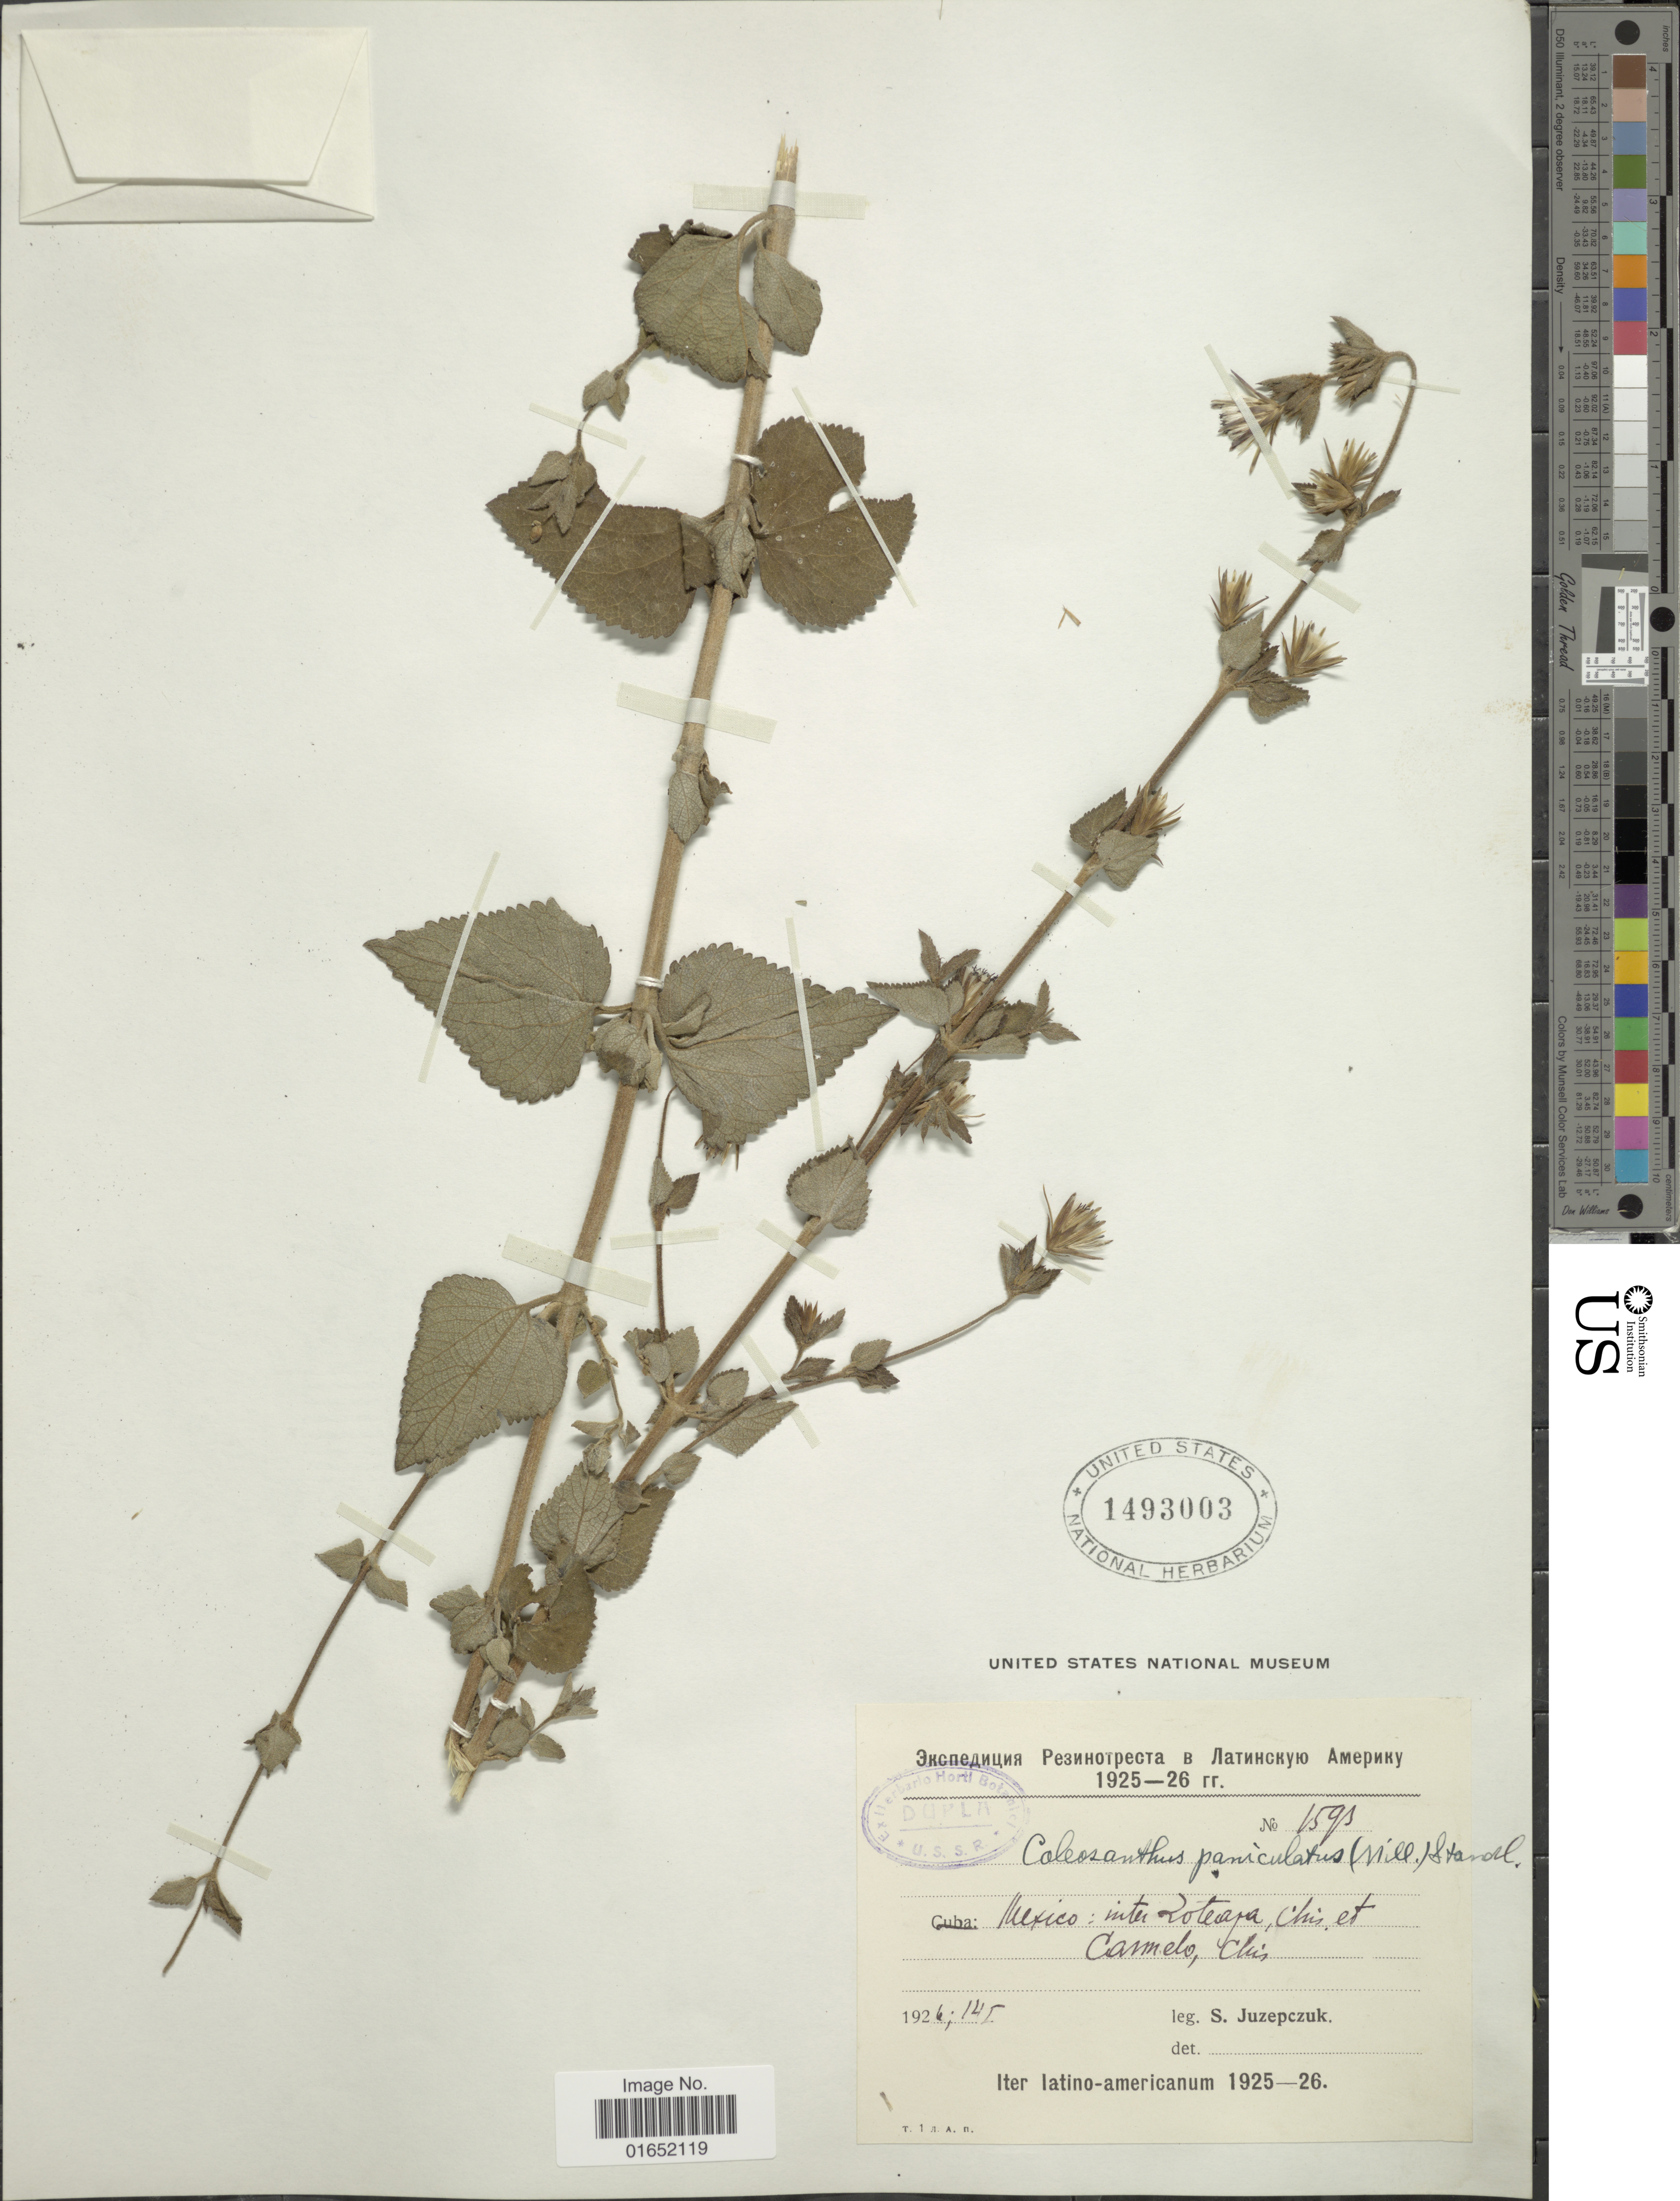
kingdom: Plantae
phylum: Tracheophyta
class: Magnoliopsida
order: Asterales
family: Asteraceae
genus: Brickellia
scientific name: Brickellia paniculata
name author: (Mill.) B.L. Rob.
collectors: S. V. Juzepczuk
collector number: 1593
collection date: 1926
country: Mexico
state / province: Chiapas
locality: Inter Zoteapa, chis et Camelo, Chis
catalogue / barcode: US 1493003